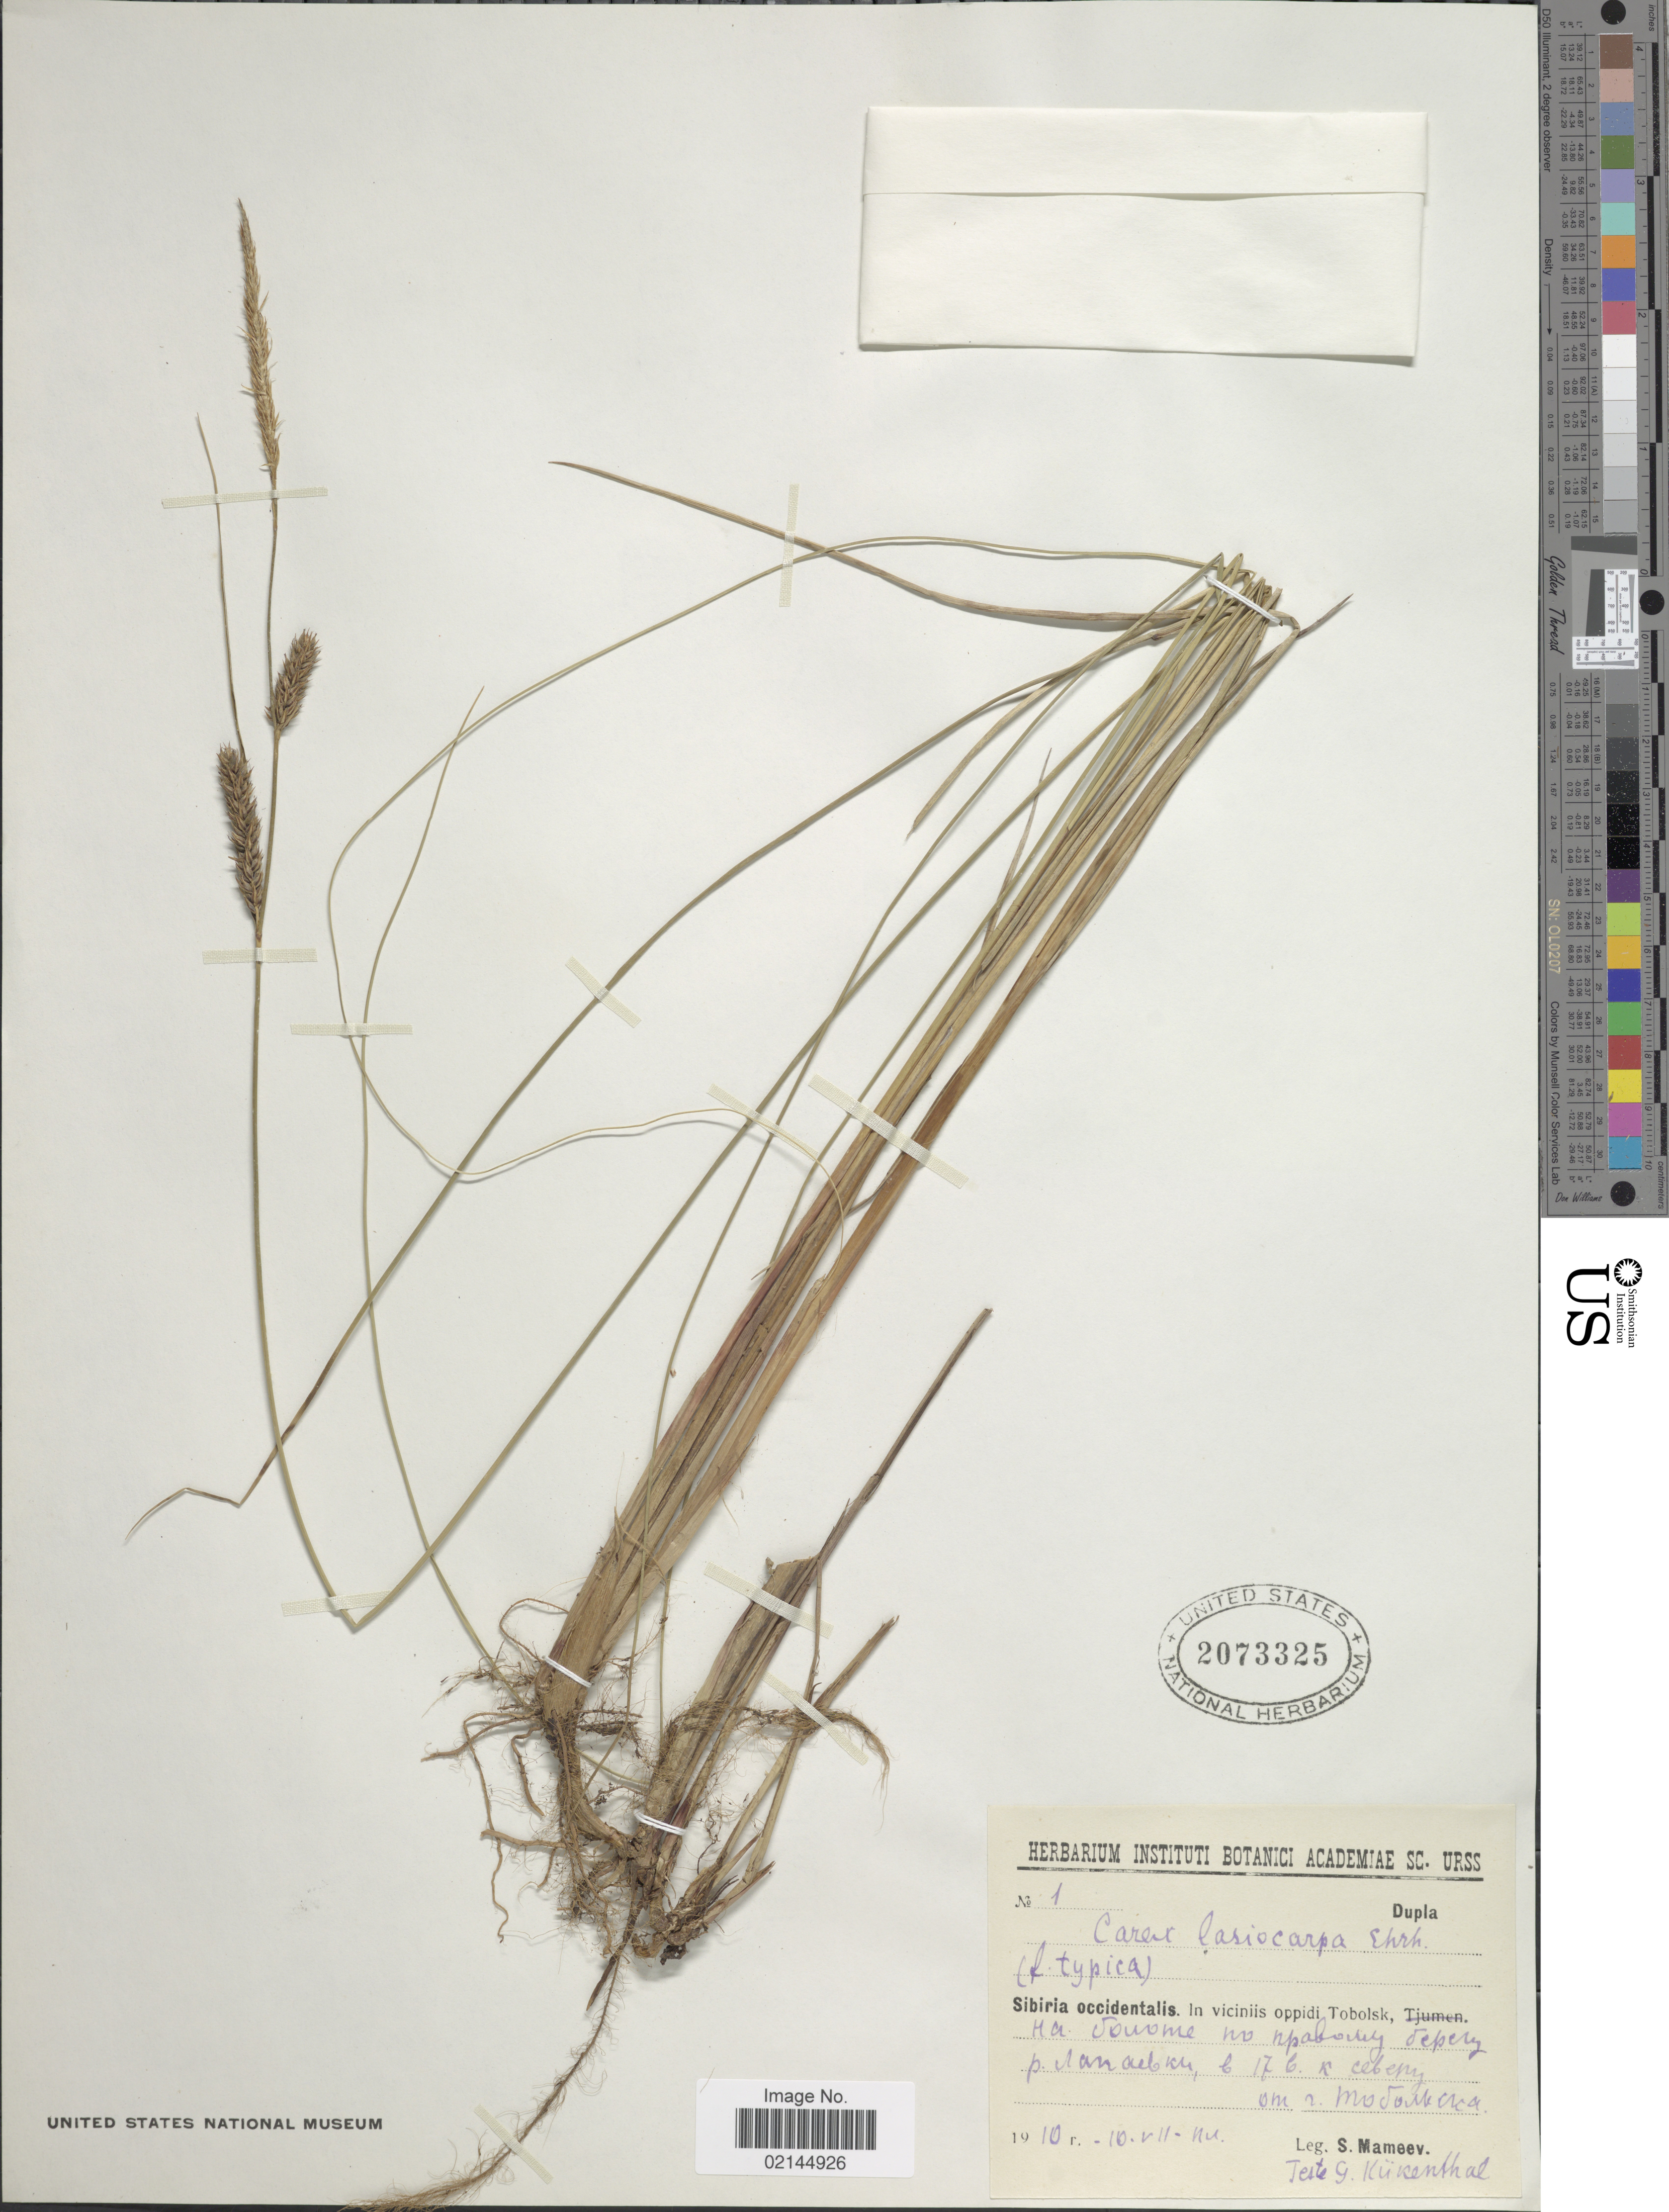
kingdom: Plantae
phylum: Tracheophyta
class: Liliopsida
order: Poales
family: Cyperaceae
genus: Carex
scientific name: Carex lasiocarpa var. lasiocarpa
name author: Ehrh.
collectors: S. Mameev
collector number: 1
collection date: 1910-07-10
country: Russian Federation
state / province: Tyumen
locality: Sibiria occidentalis. In viciniis oppidi Tobolsk, Left shore of river Lapaevka, 18 km N of Tobolsk.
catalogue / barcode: US 2073325